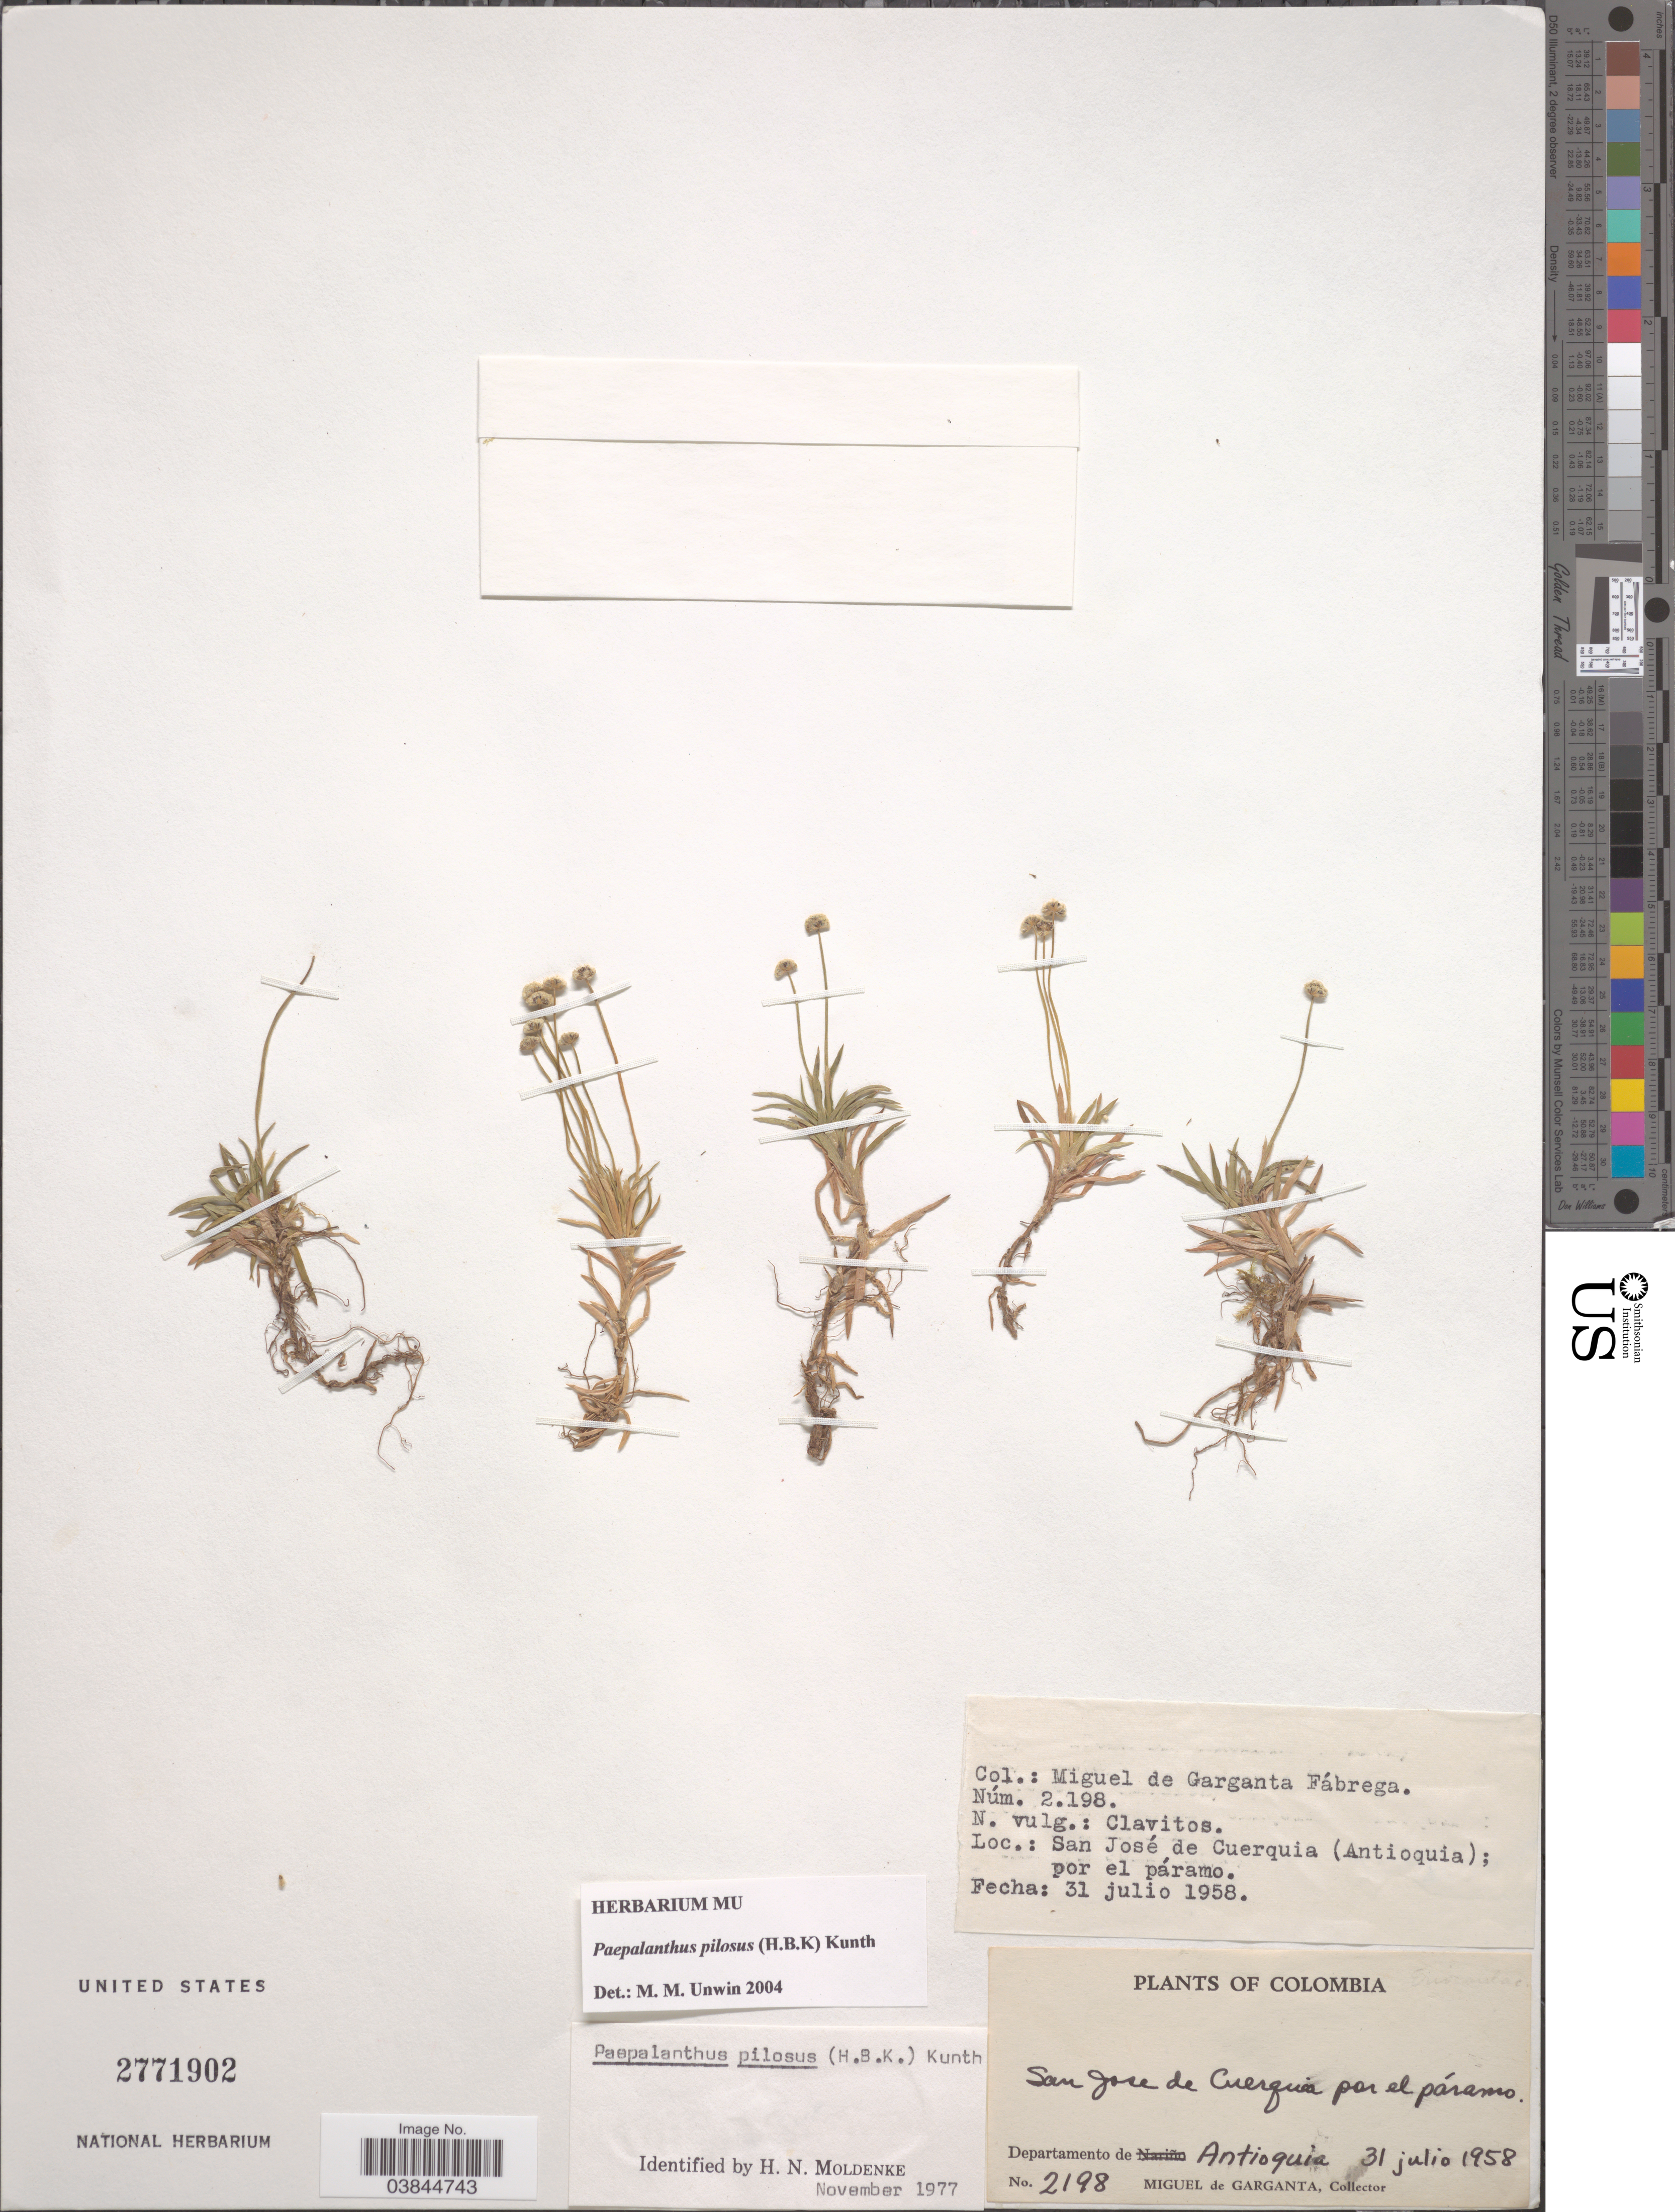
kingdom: Plantae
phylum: Tracheophyta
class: Liliopsida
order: Poales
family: Eriocaulaceae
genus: Paepalanthus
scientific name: Paepalanthus pilosus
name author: (Kunth) Kunth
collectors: M. Garganta-Fábrega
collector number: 2198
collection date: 1958-07-31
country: Colombia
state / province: Antioquia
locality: San José de Cuerquia por el páramo. Departamento de Antioquia.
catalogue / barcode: US 2771902